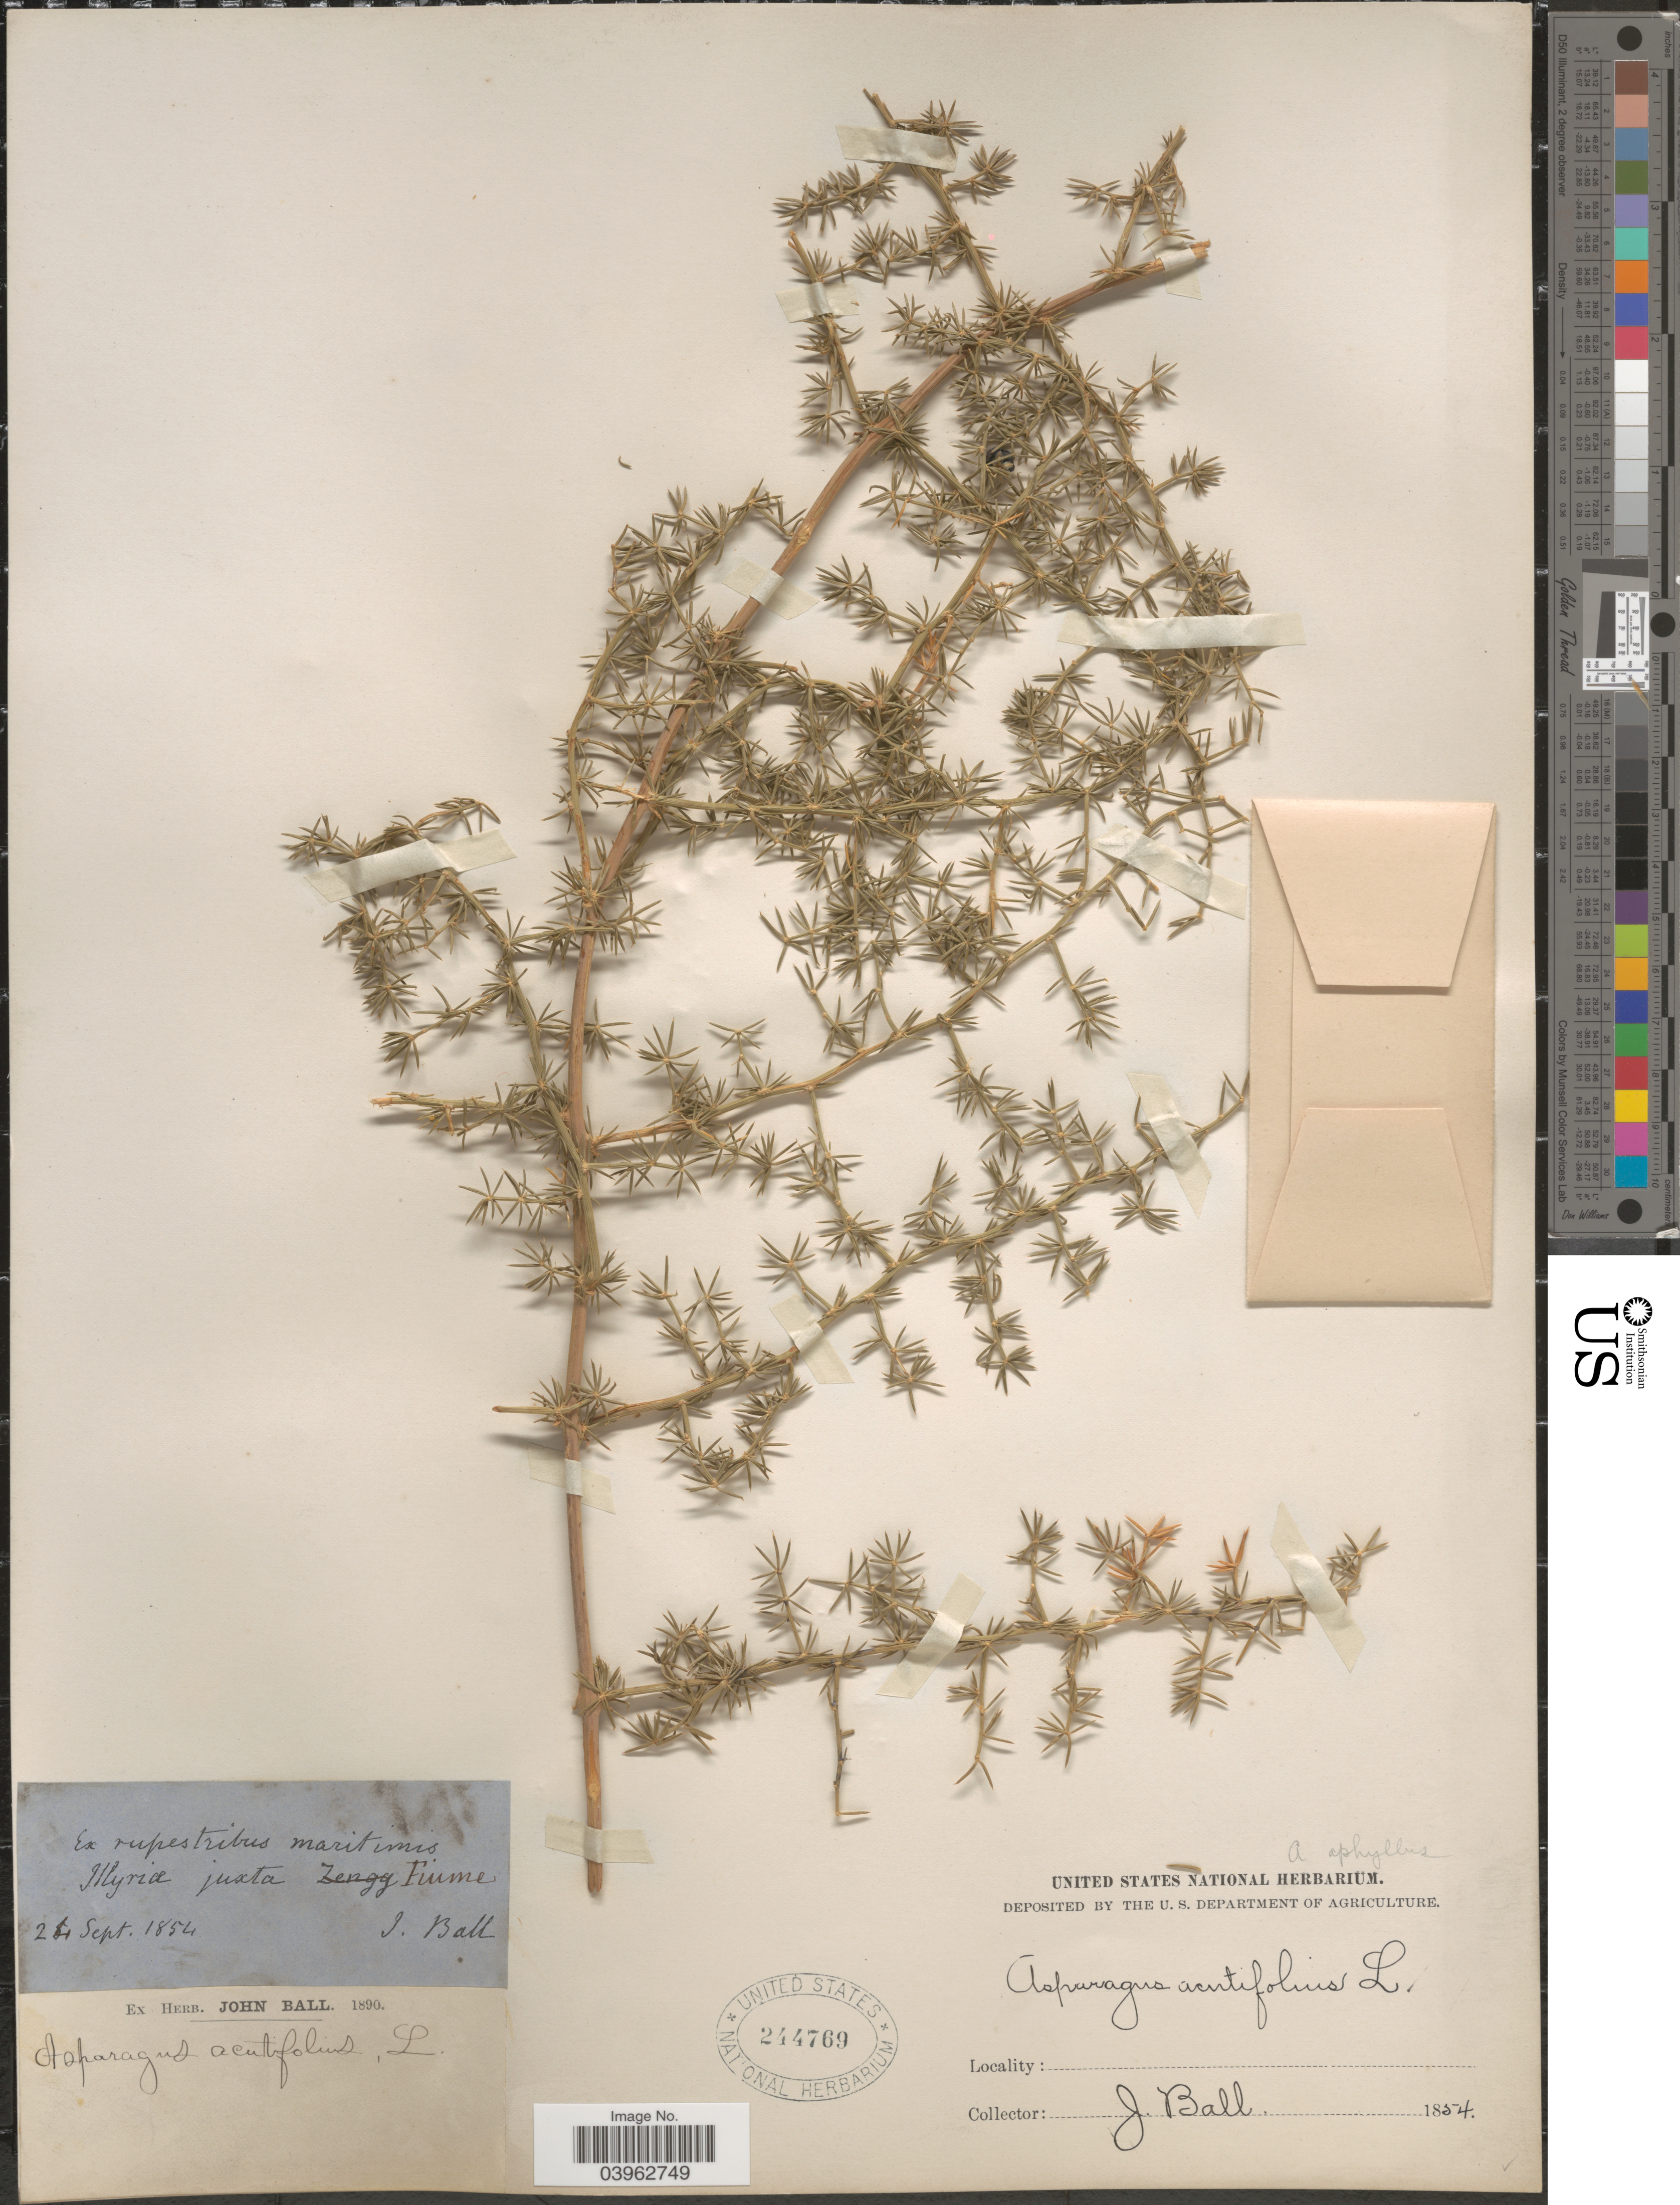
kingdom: Plantae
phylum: Tracheophyta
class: Liliopsida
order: Asparagales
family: Asparagaceae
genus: Asparagus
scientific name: Asparagus aphyllus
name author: L.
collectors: J. Ball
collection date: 1854-09-24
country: Italy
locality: Ex rupestribus maritimis. Illyriæ juxta Fiume.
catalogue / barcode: US 244769